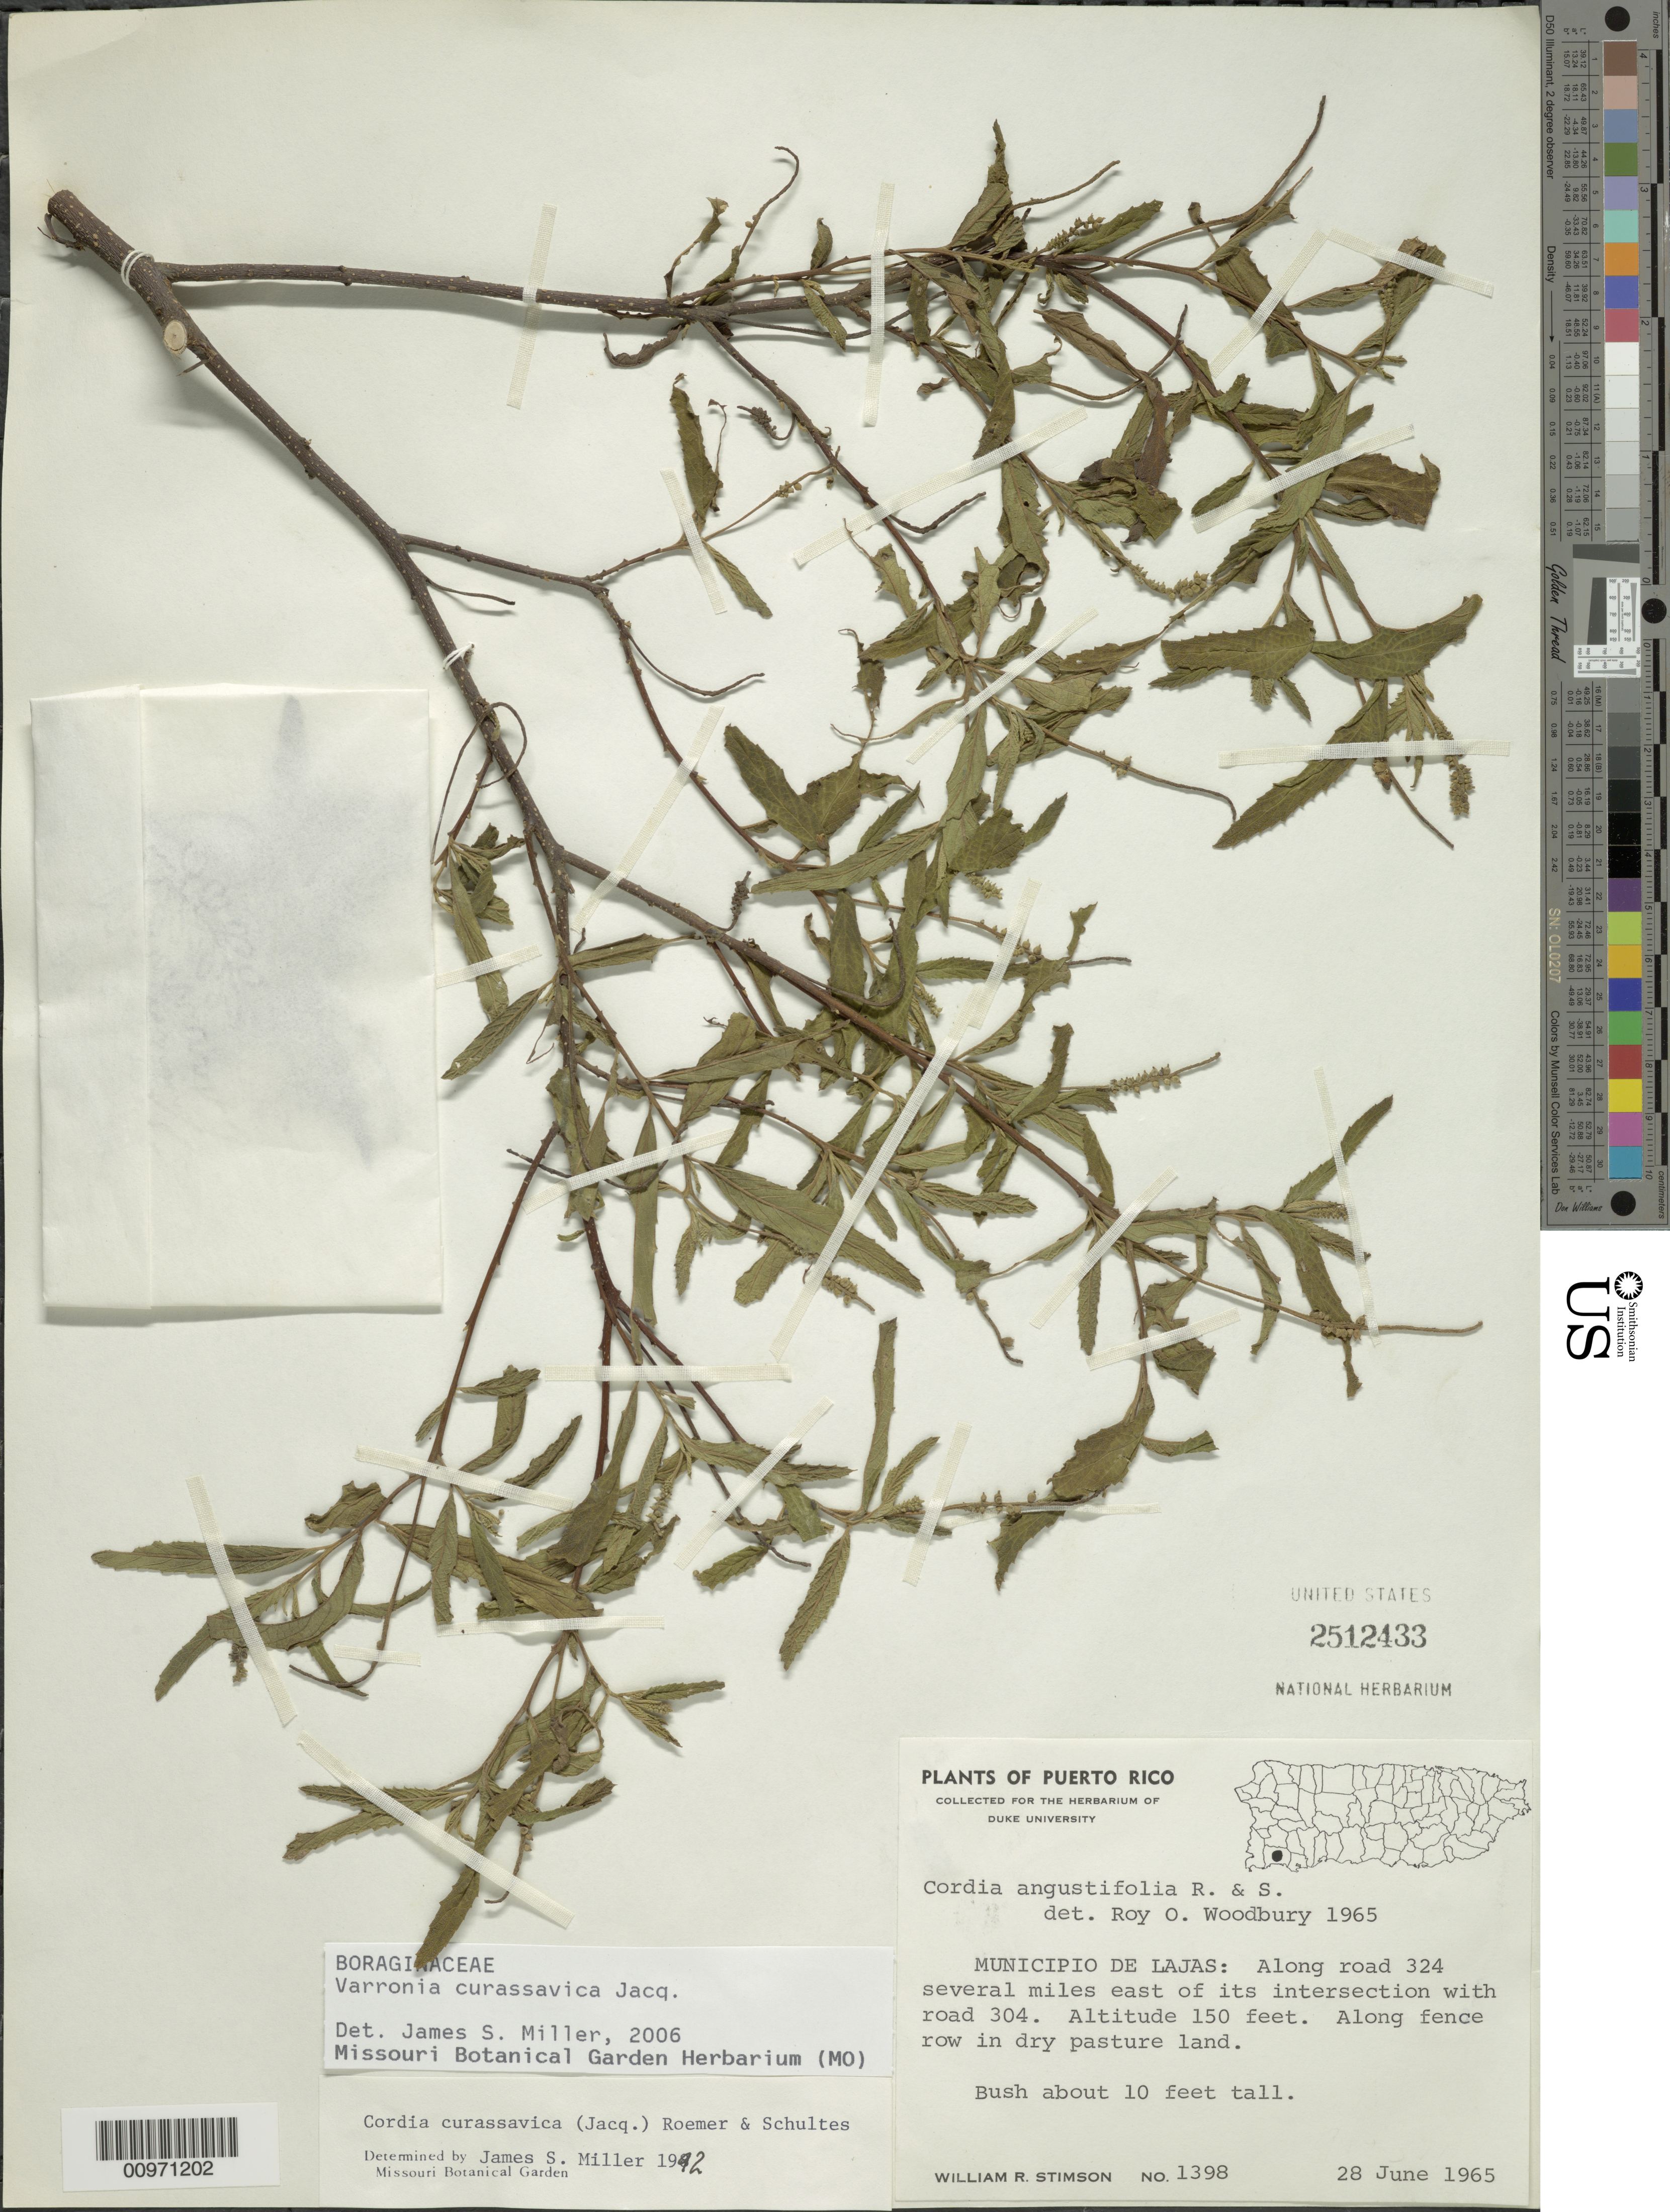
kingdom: Plantae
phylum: Tracheophyta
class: Magnoliopsida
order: Boraginales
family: Cordiaceae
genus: Varronia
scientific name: Varronia curassavica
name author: Jacq.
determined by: Miller, James S., (MO), Missouri Botanical Garden (UNITED STATES)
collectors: W. R. Stimson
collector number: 1398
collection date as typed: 28 Jun 1965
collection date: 1965-06-28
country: Puerto Rico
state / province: Lajas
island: Puerto Rico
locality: Municipo de Lajas, along road 324 several miles east of its intersection with road 304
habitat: Along fence row in dry pasture land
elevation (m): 46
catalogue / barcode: US 2512433